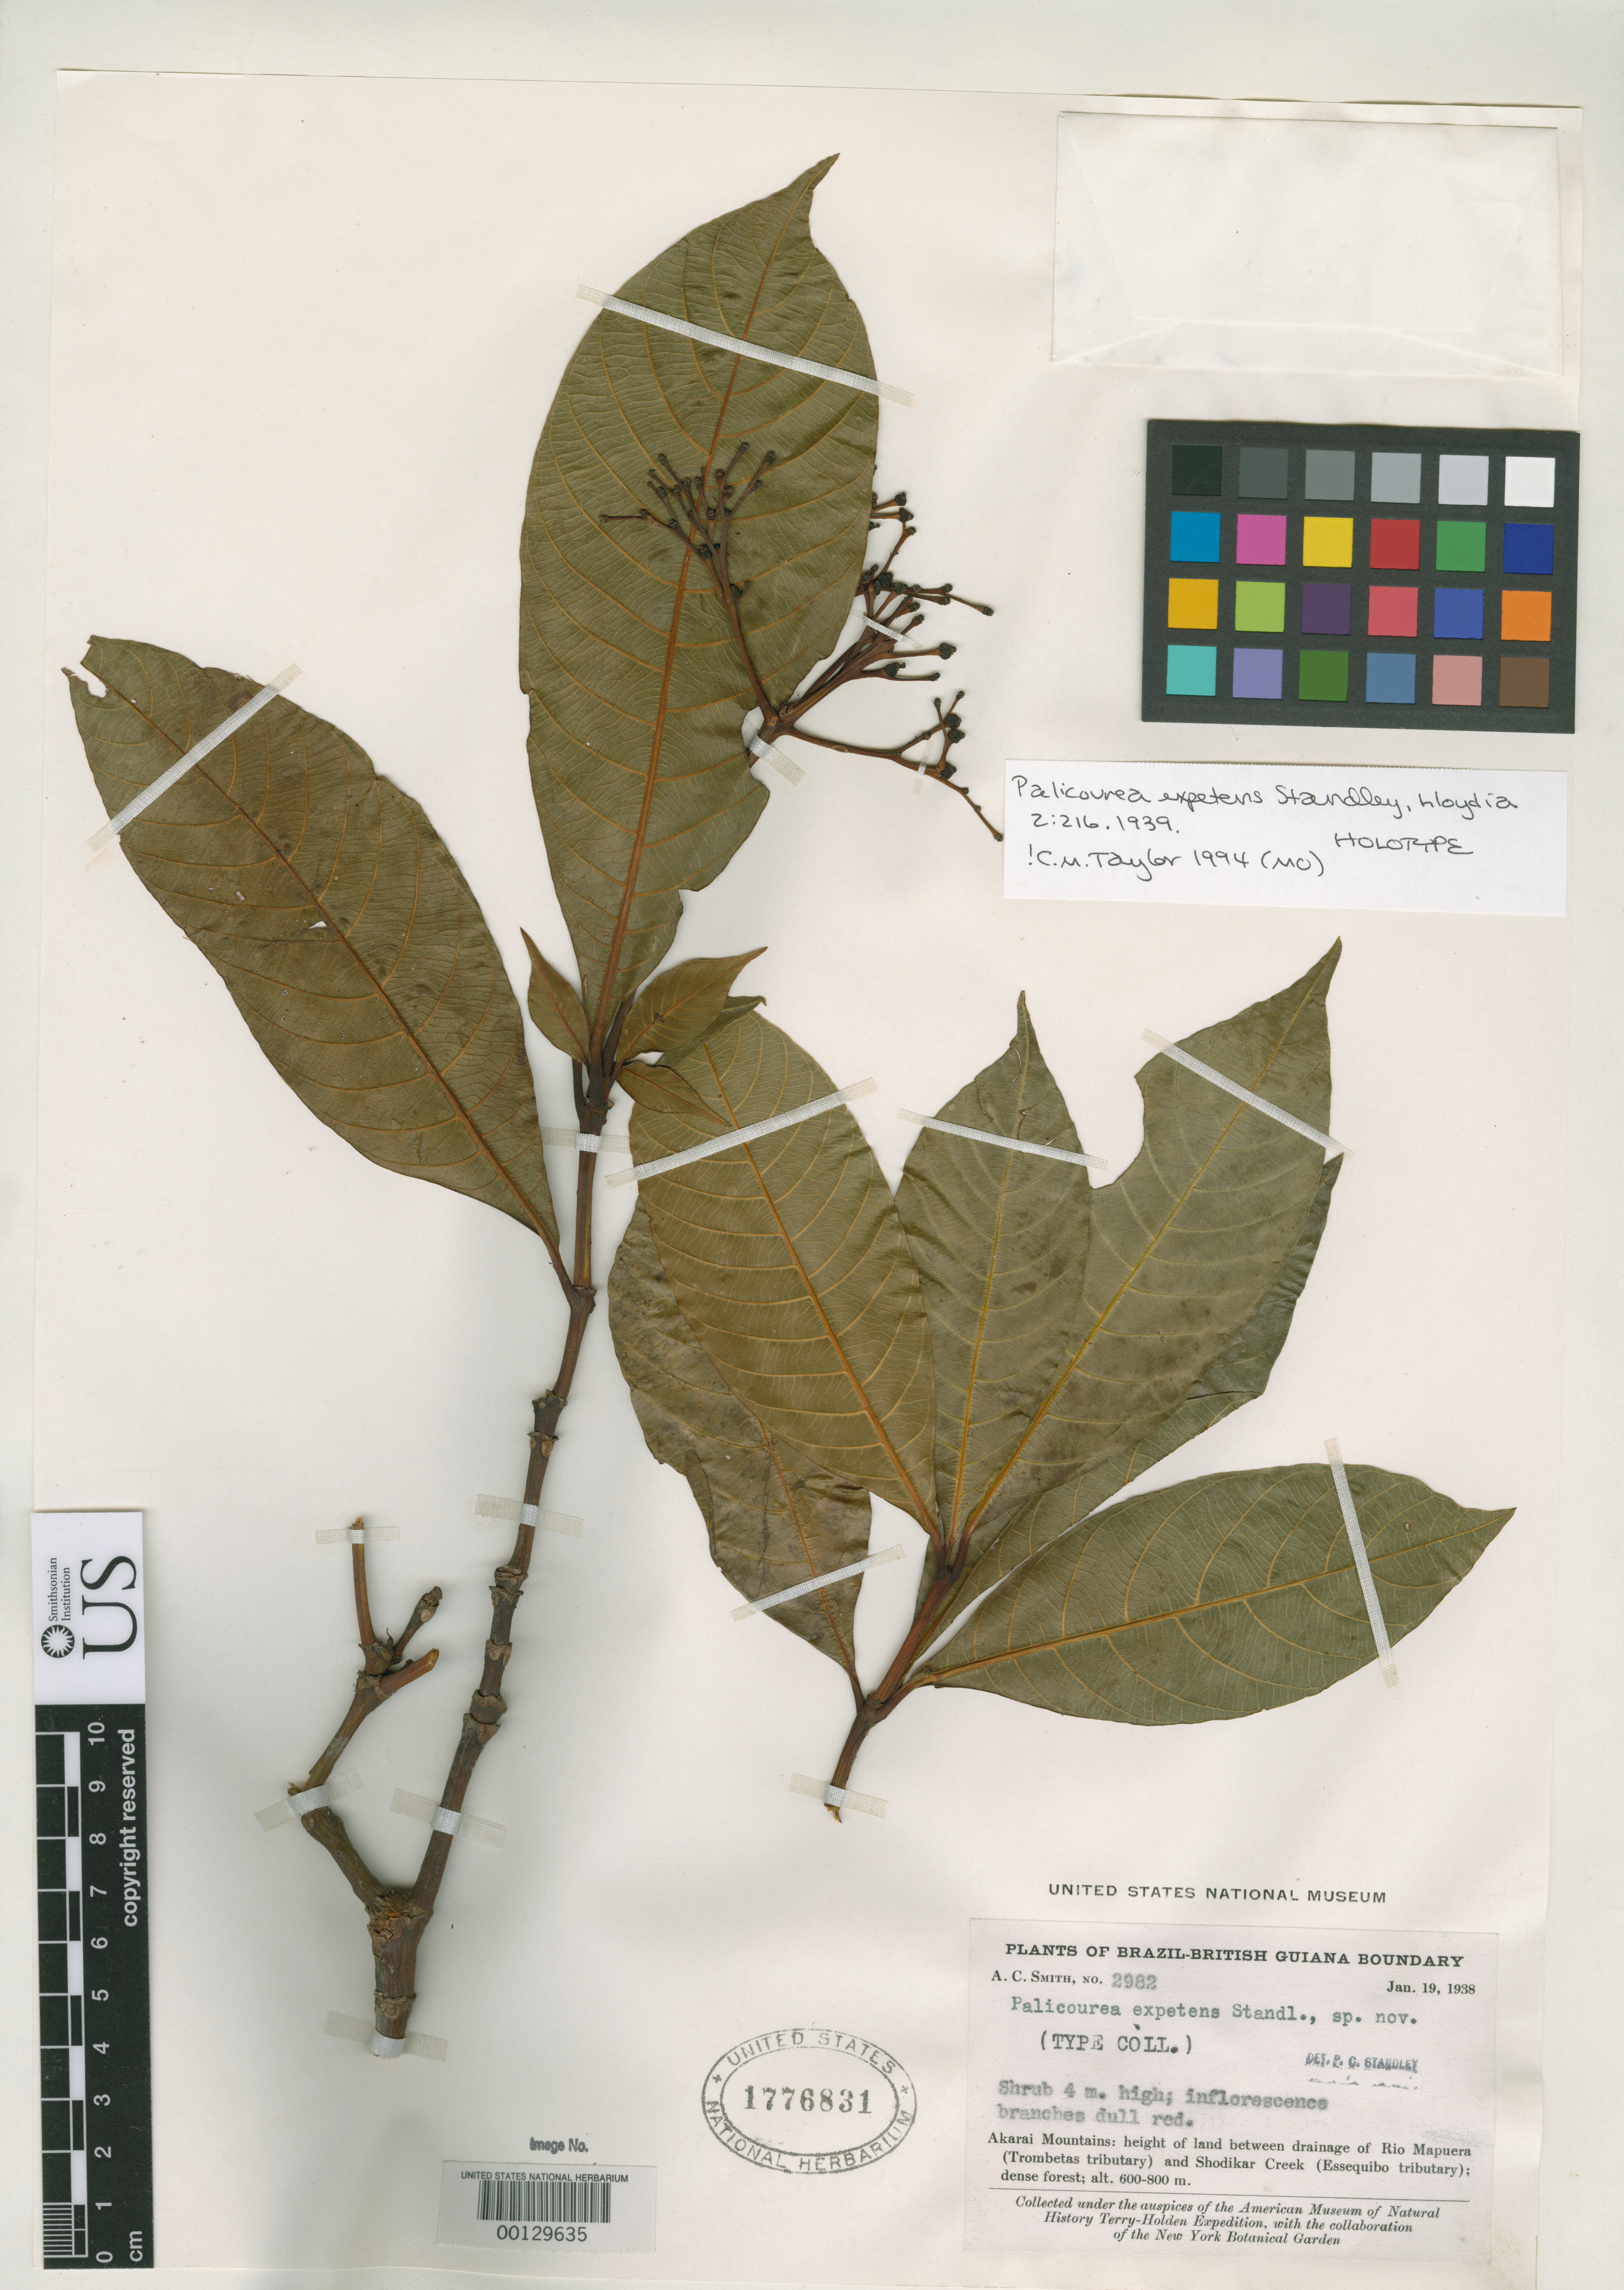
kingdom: Plantae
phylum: Tracheophyta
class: Magnoliopsida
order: Gentianales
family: Rubiaceae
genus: Palicourea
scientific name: Palicourea expetens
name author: Standl. in A.C. Sm.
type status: Holotype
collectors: A. C. Smith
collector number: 2982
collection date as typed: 19 Jan 1938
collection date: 1938-01-19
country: Brazil / Guyana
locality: Akarai Mountains, height of land between drainage of Rio Mapuera (Trombetas tributary) & Schodikar Creek (Essequibo Tributary).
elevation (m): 600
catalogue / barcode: US 1776831